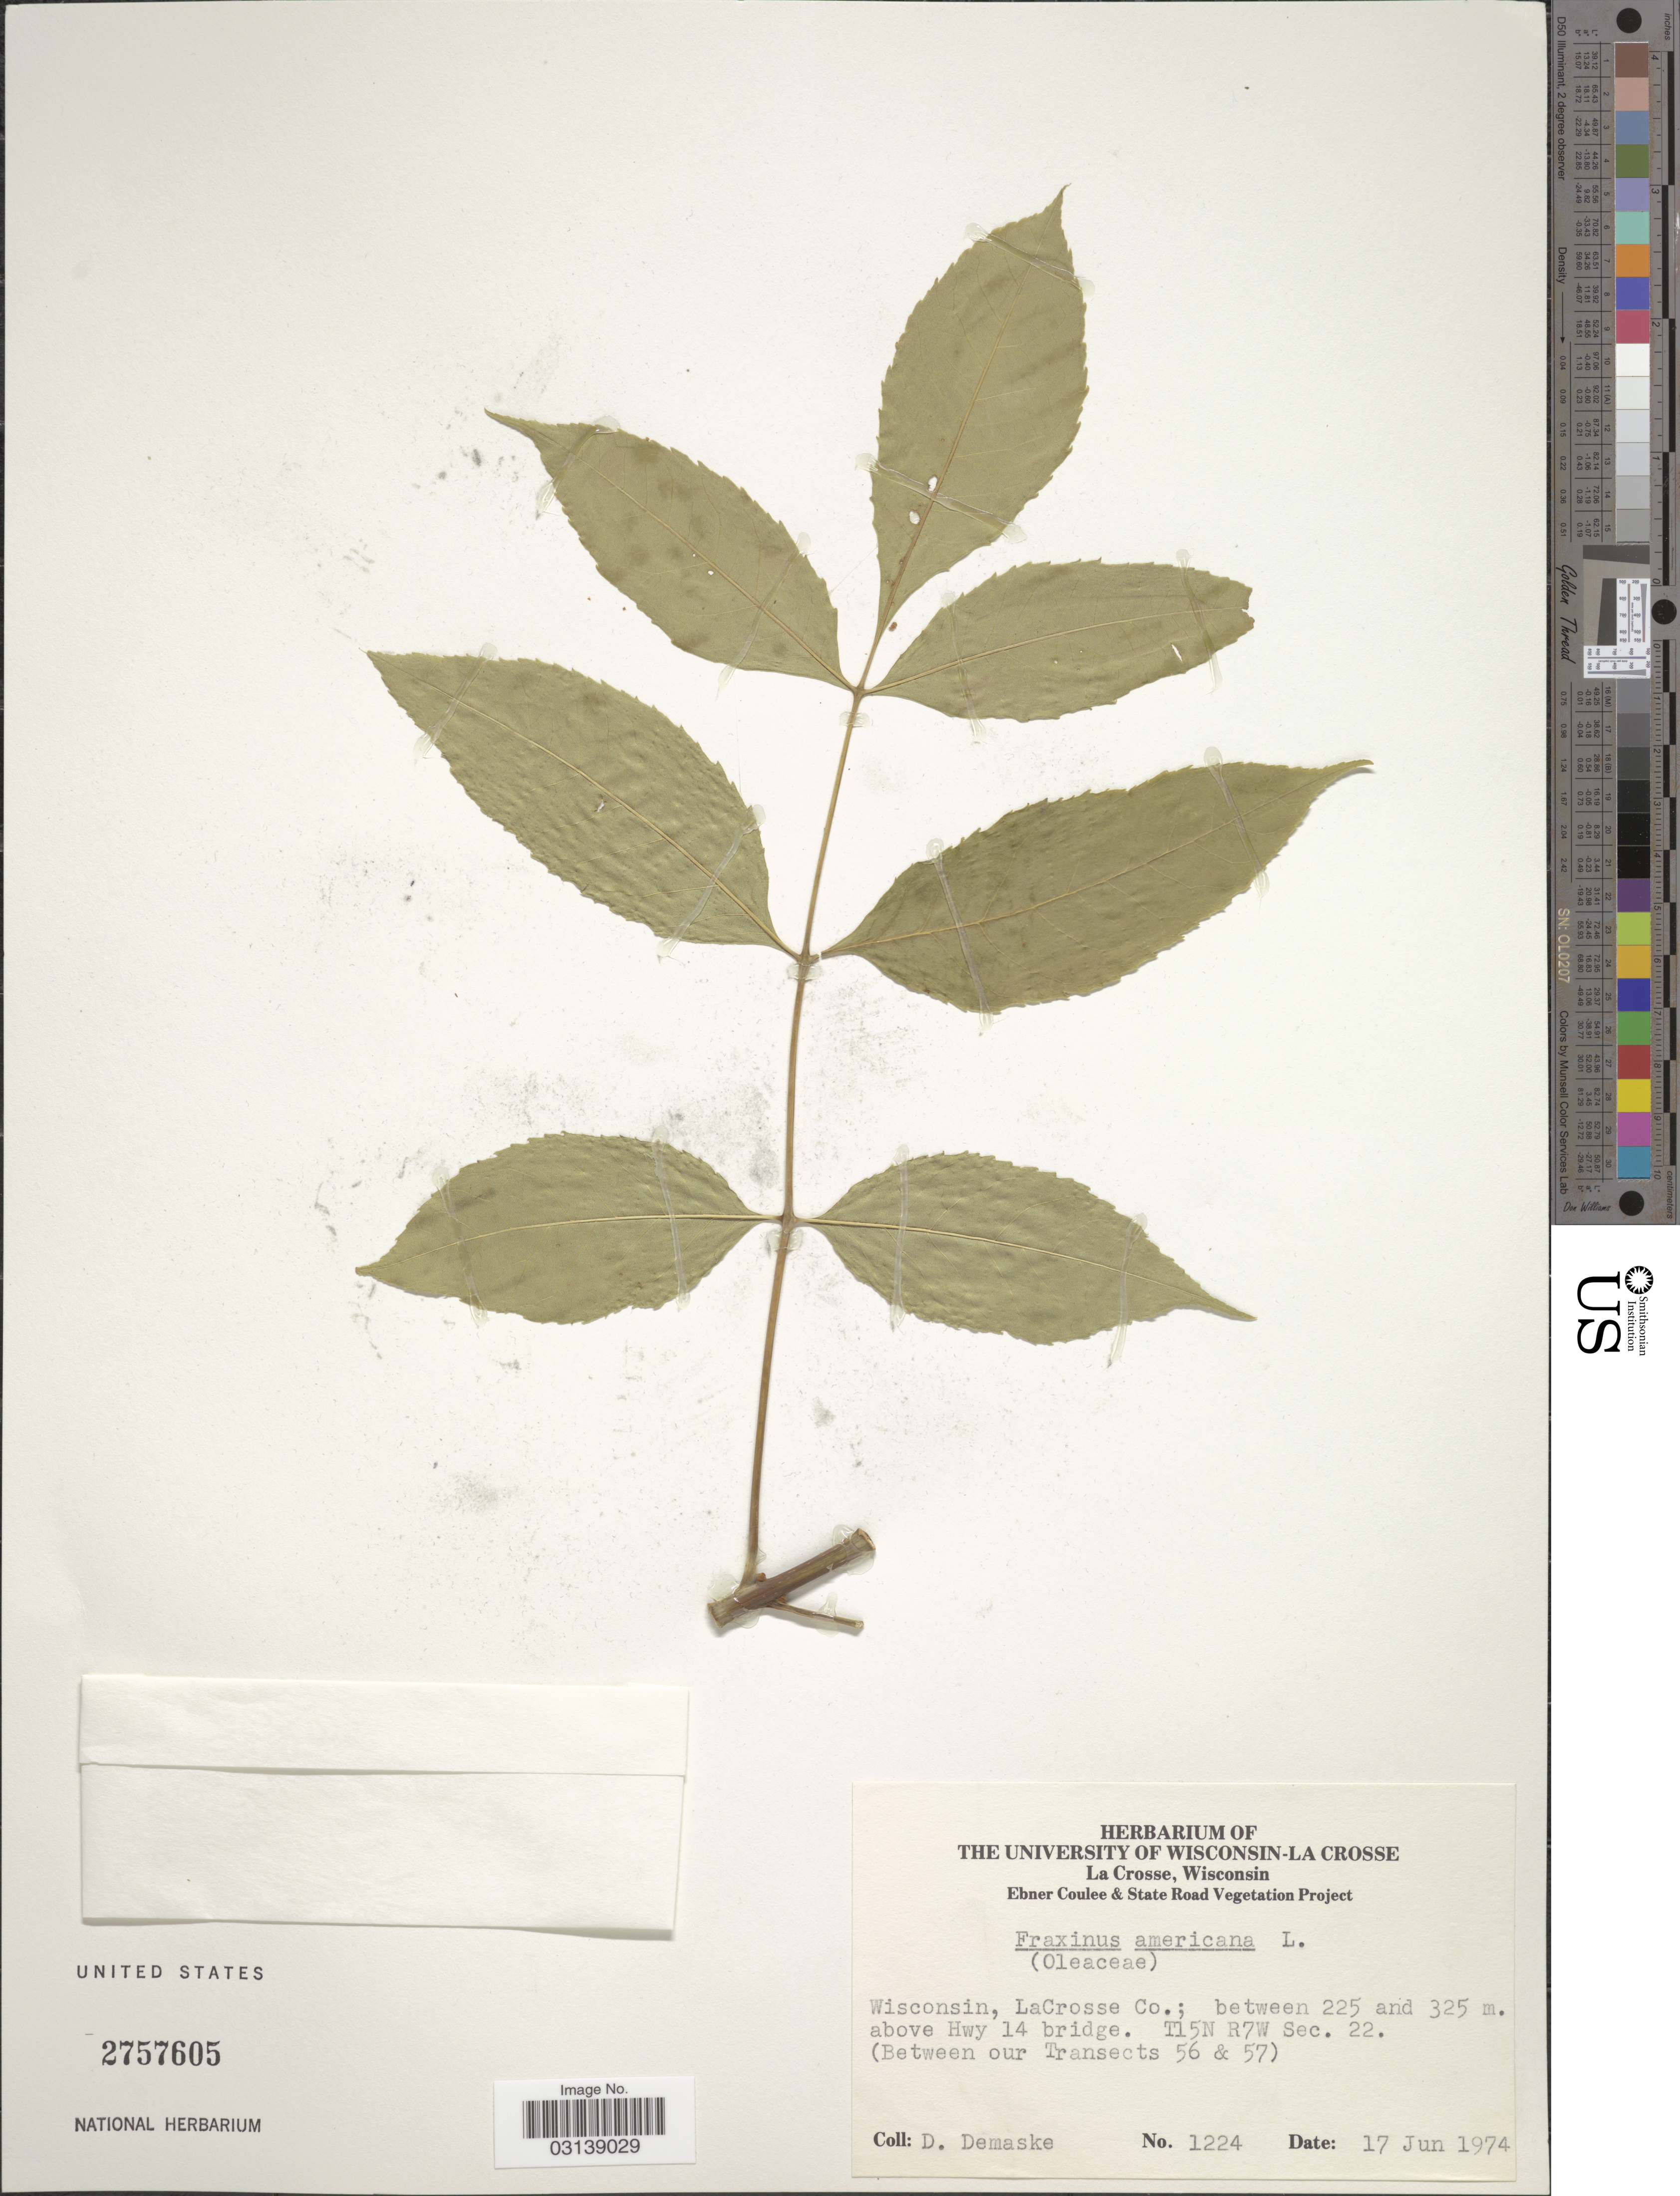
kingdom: Plantae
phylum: Tracheophyta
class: Magnoliopsida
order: Lamiales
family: Oleaceae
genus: Fraxinus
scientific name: Fraxinus pennsylvanica var. lanceolata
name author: Sarg.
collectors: D. Demaske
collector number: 1224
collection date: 1974-06-17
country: United States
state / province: Wisconsin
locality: LaCrosse Co.; between 225 and 325 m. above Hwy 14 bridge. T15N R7W Sec. 22. (Between our Transect 56 & 57).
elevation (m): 225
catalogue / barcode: US 2757605